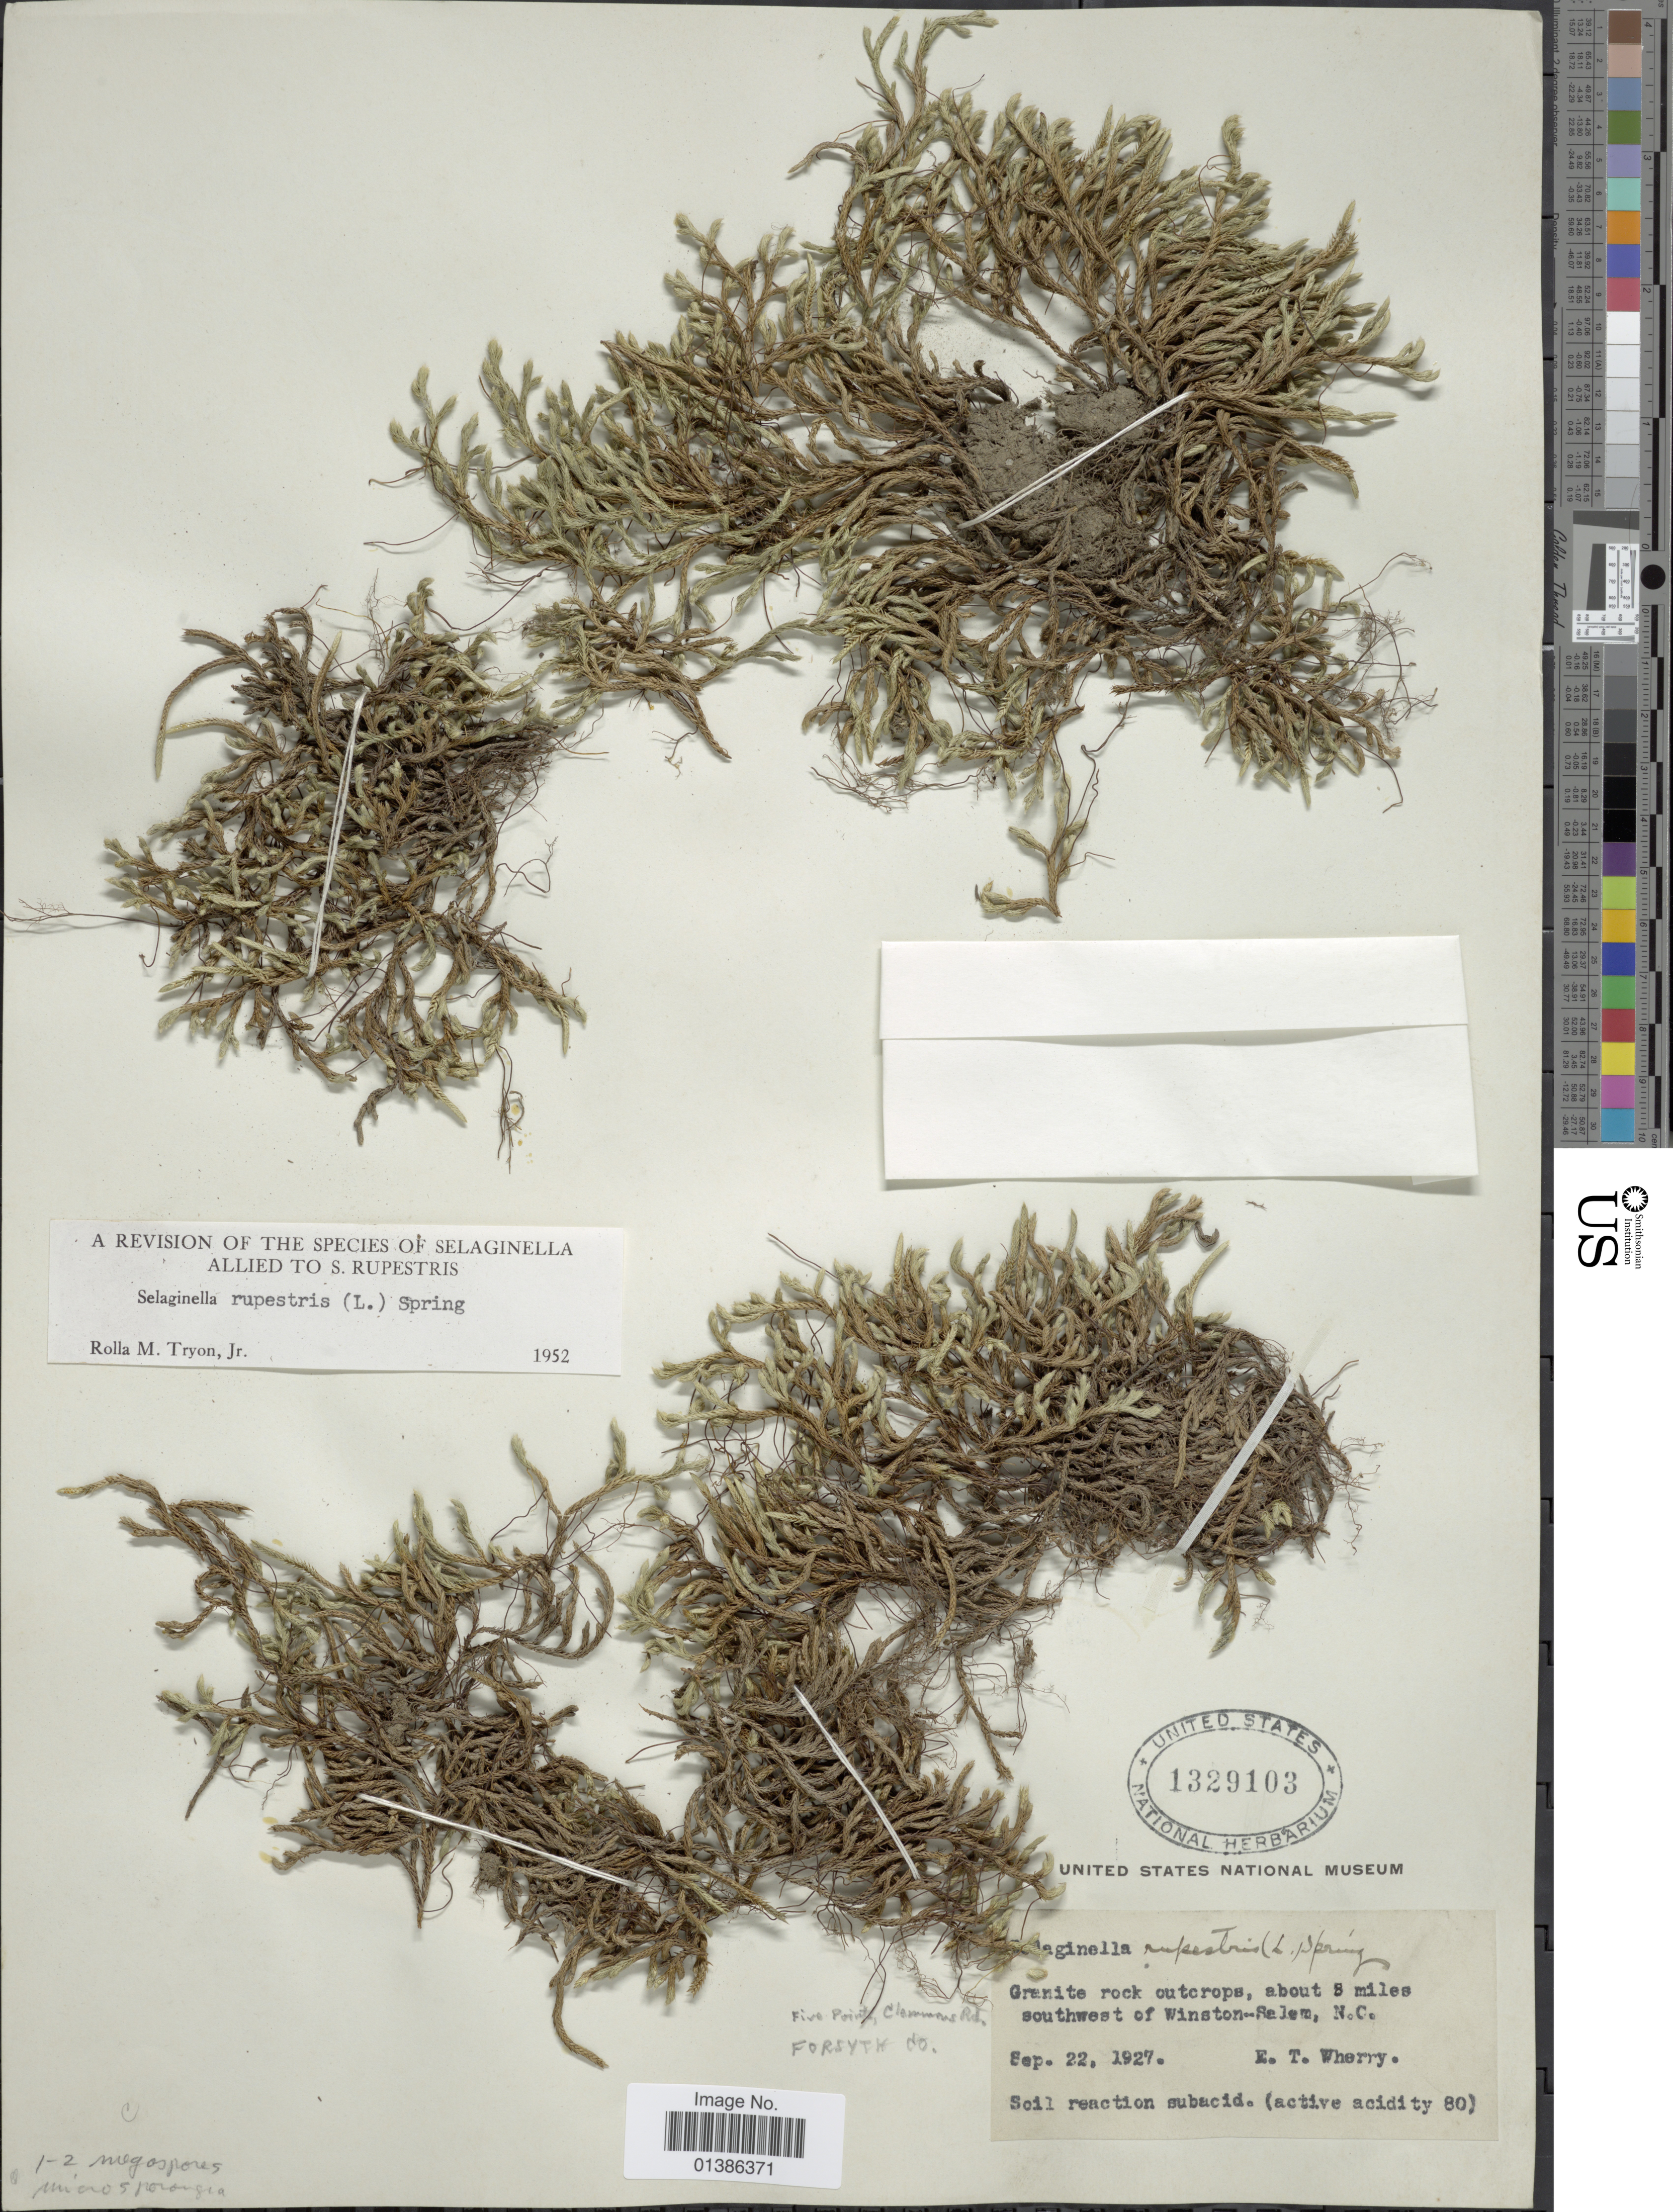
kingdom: Plantae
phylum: Tracheophyta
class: Lycopodiopsida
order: Selaginellales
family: Selaginellaceae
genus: Selaginella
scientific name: Selaginella rupestris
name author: (L.) Spring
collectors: E. T. Wherry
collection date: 1927-09-22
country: United States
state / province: North Carolina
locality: Granite rock outcrops, about 8 miles southwest of Winston-Salem. Five Point, Clemmons Rd., Forsyth Co.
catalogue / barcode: US 1329103